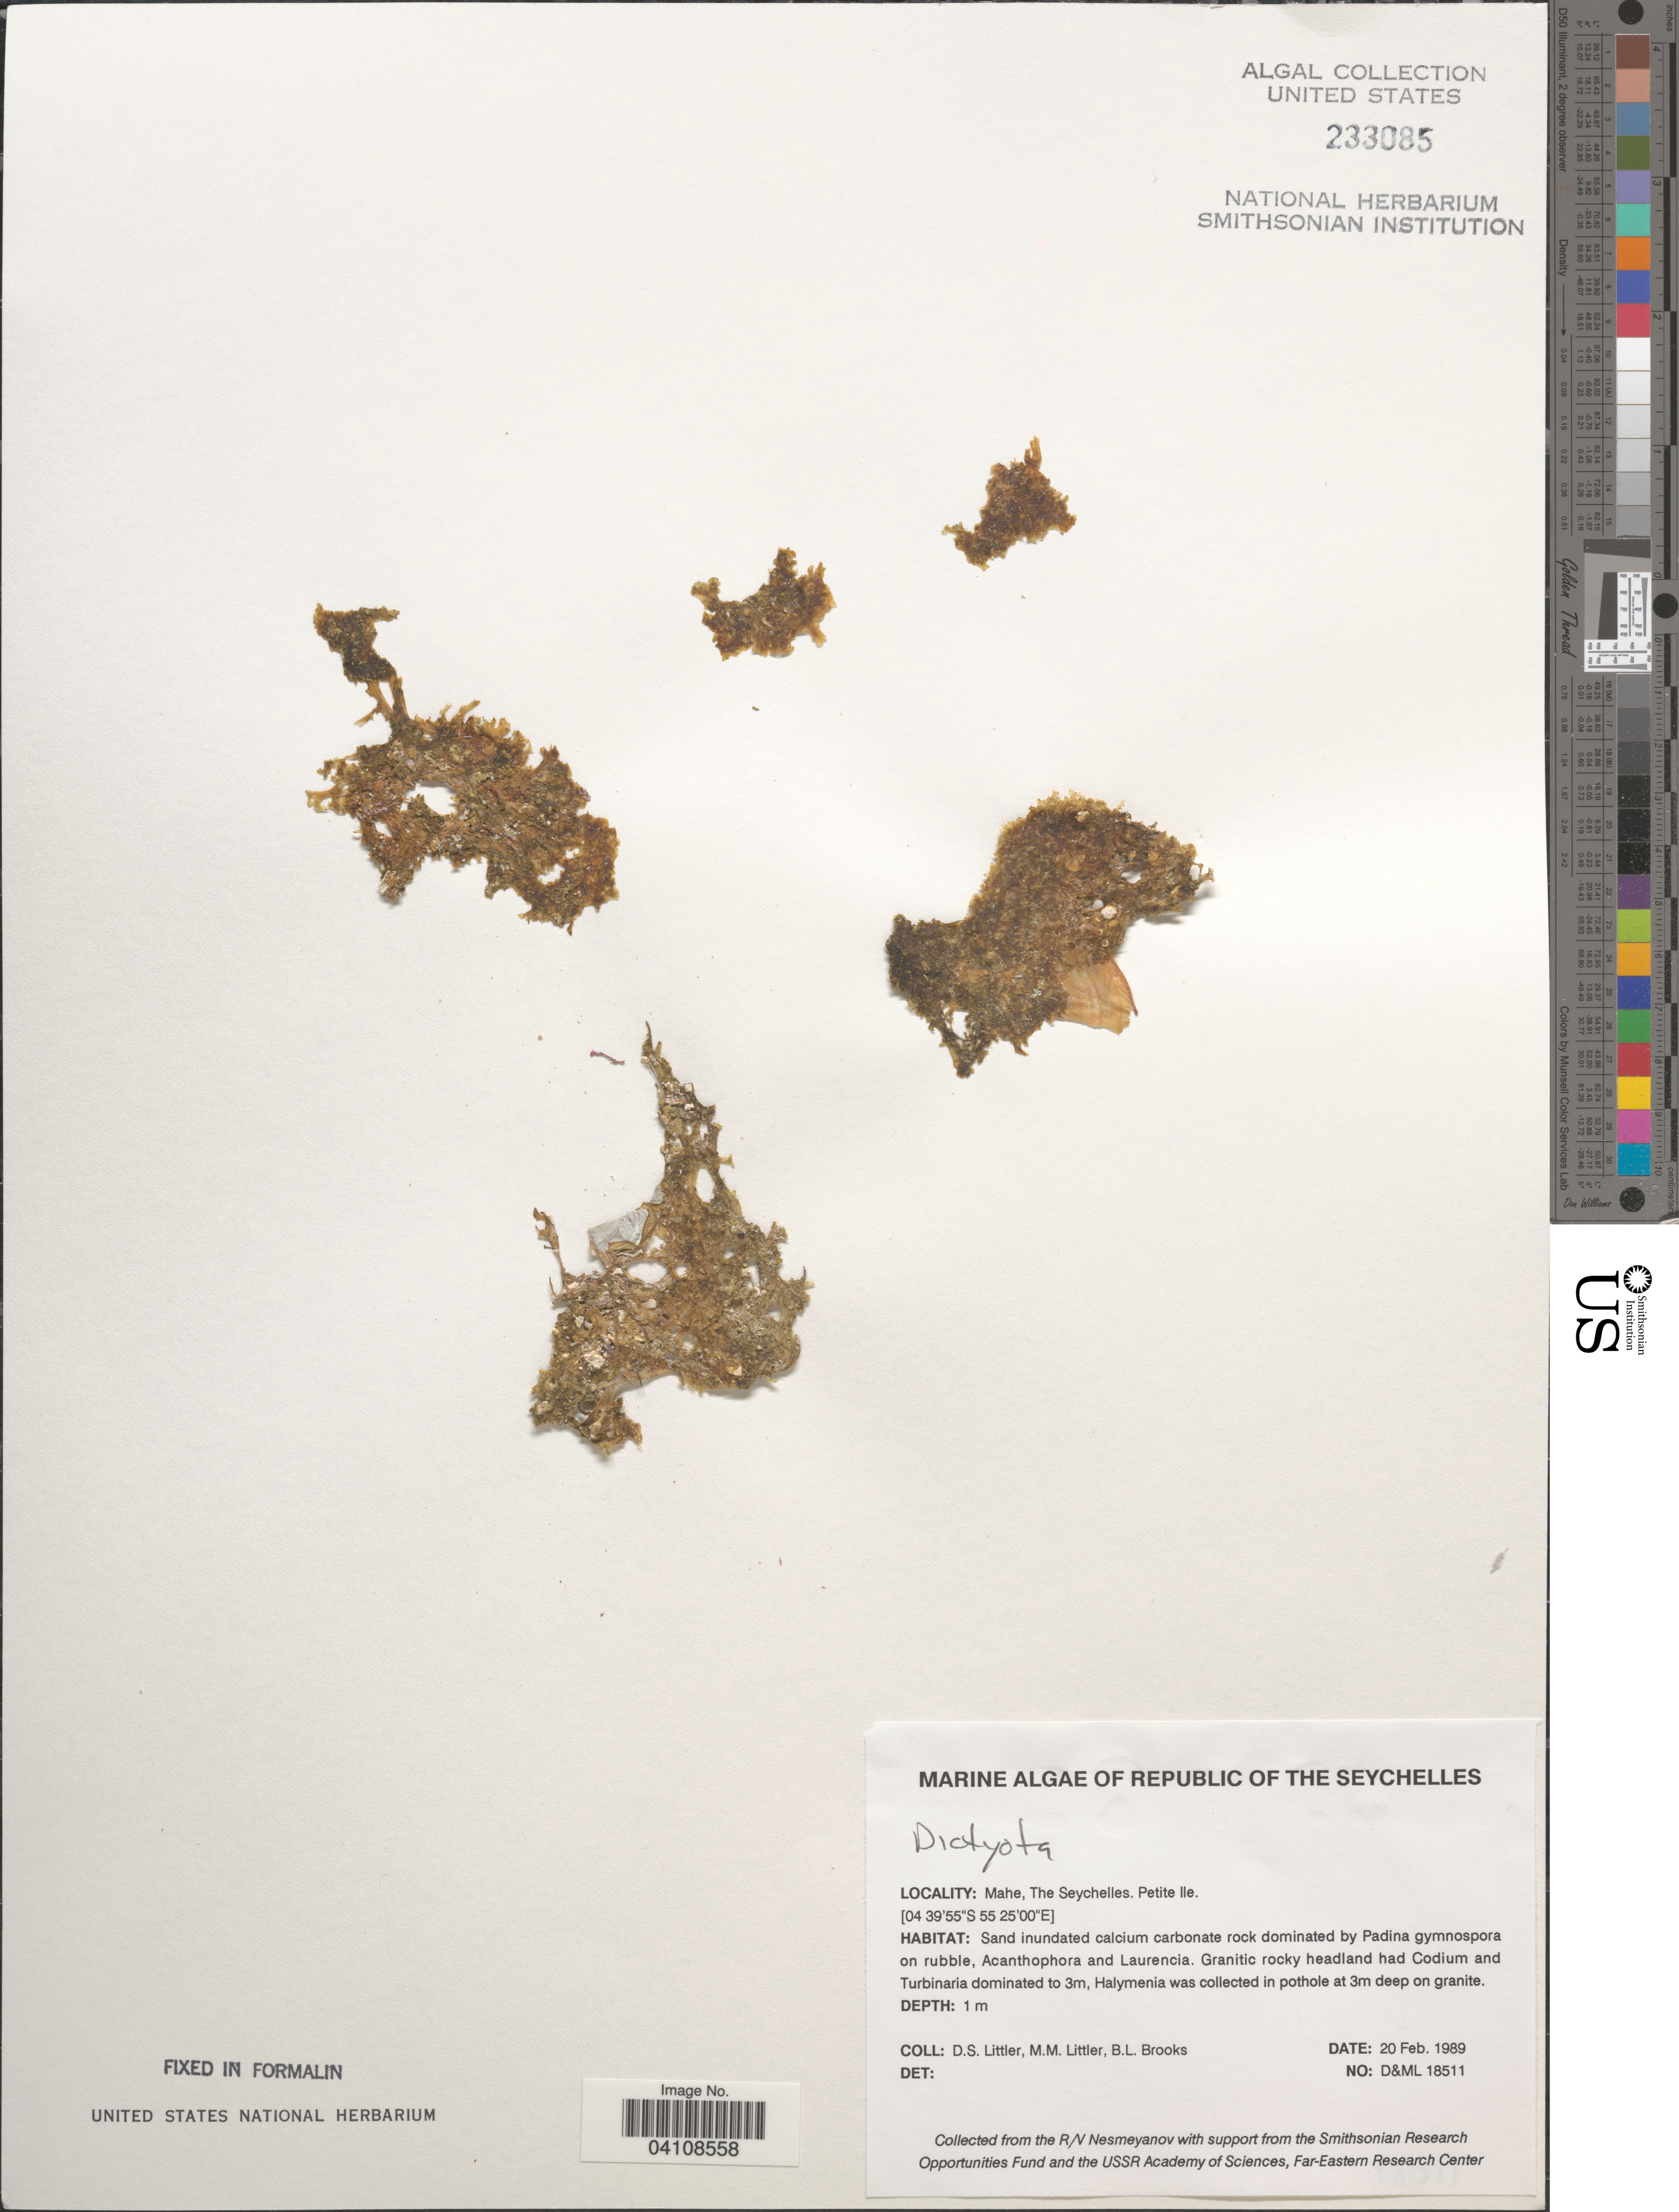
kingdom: Chromista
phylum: Ochrophyta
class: Phaeophyceae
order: Dictyotales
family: Dictyotaceae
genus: Dictyota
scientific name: Dictyota sp.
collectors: D. S. Littler & B. Brooks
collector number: D&ML18511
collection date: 1989-02-20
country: Seychelles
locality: Republic of The Seychelles. Mahe. Petite Ile.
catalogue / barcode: US 233085